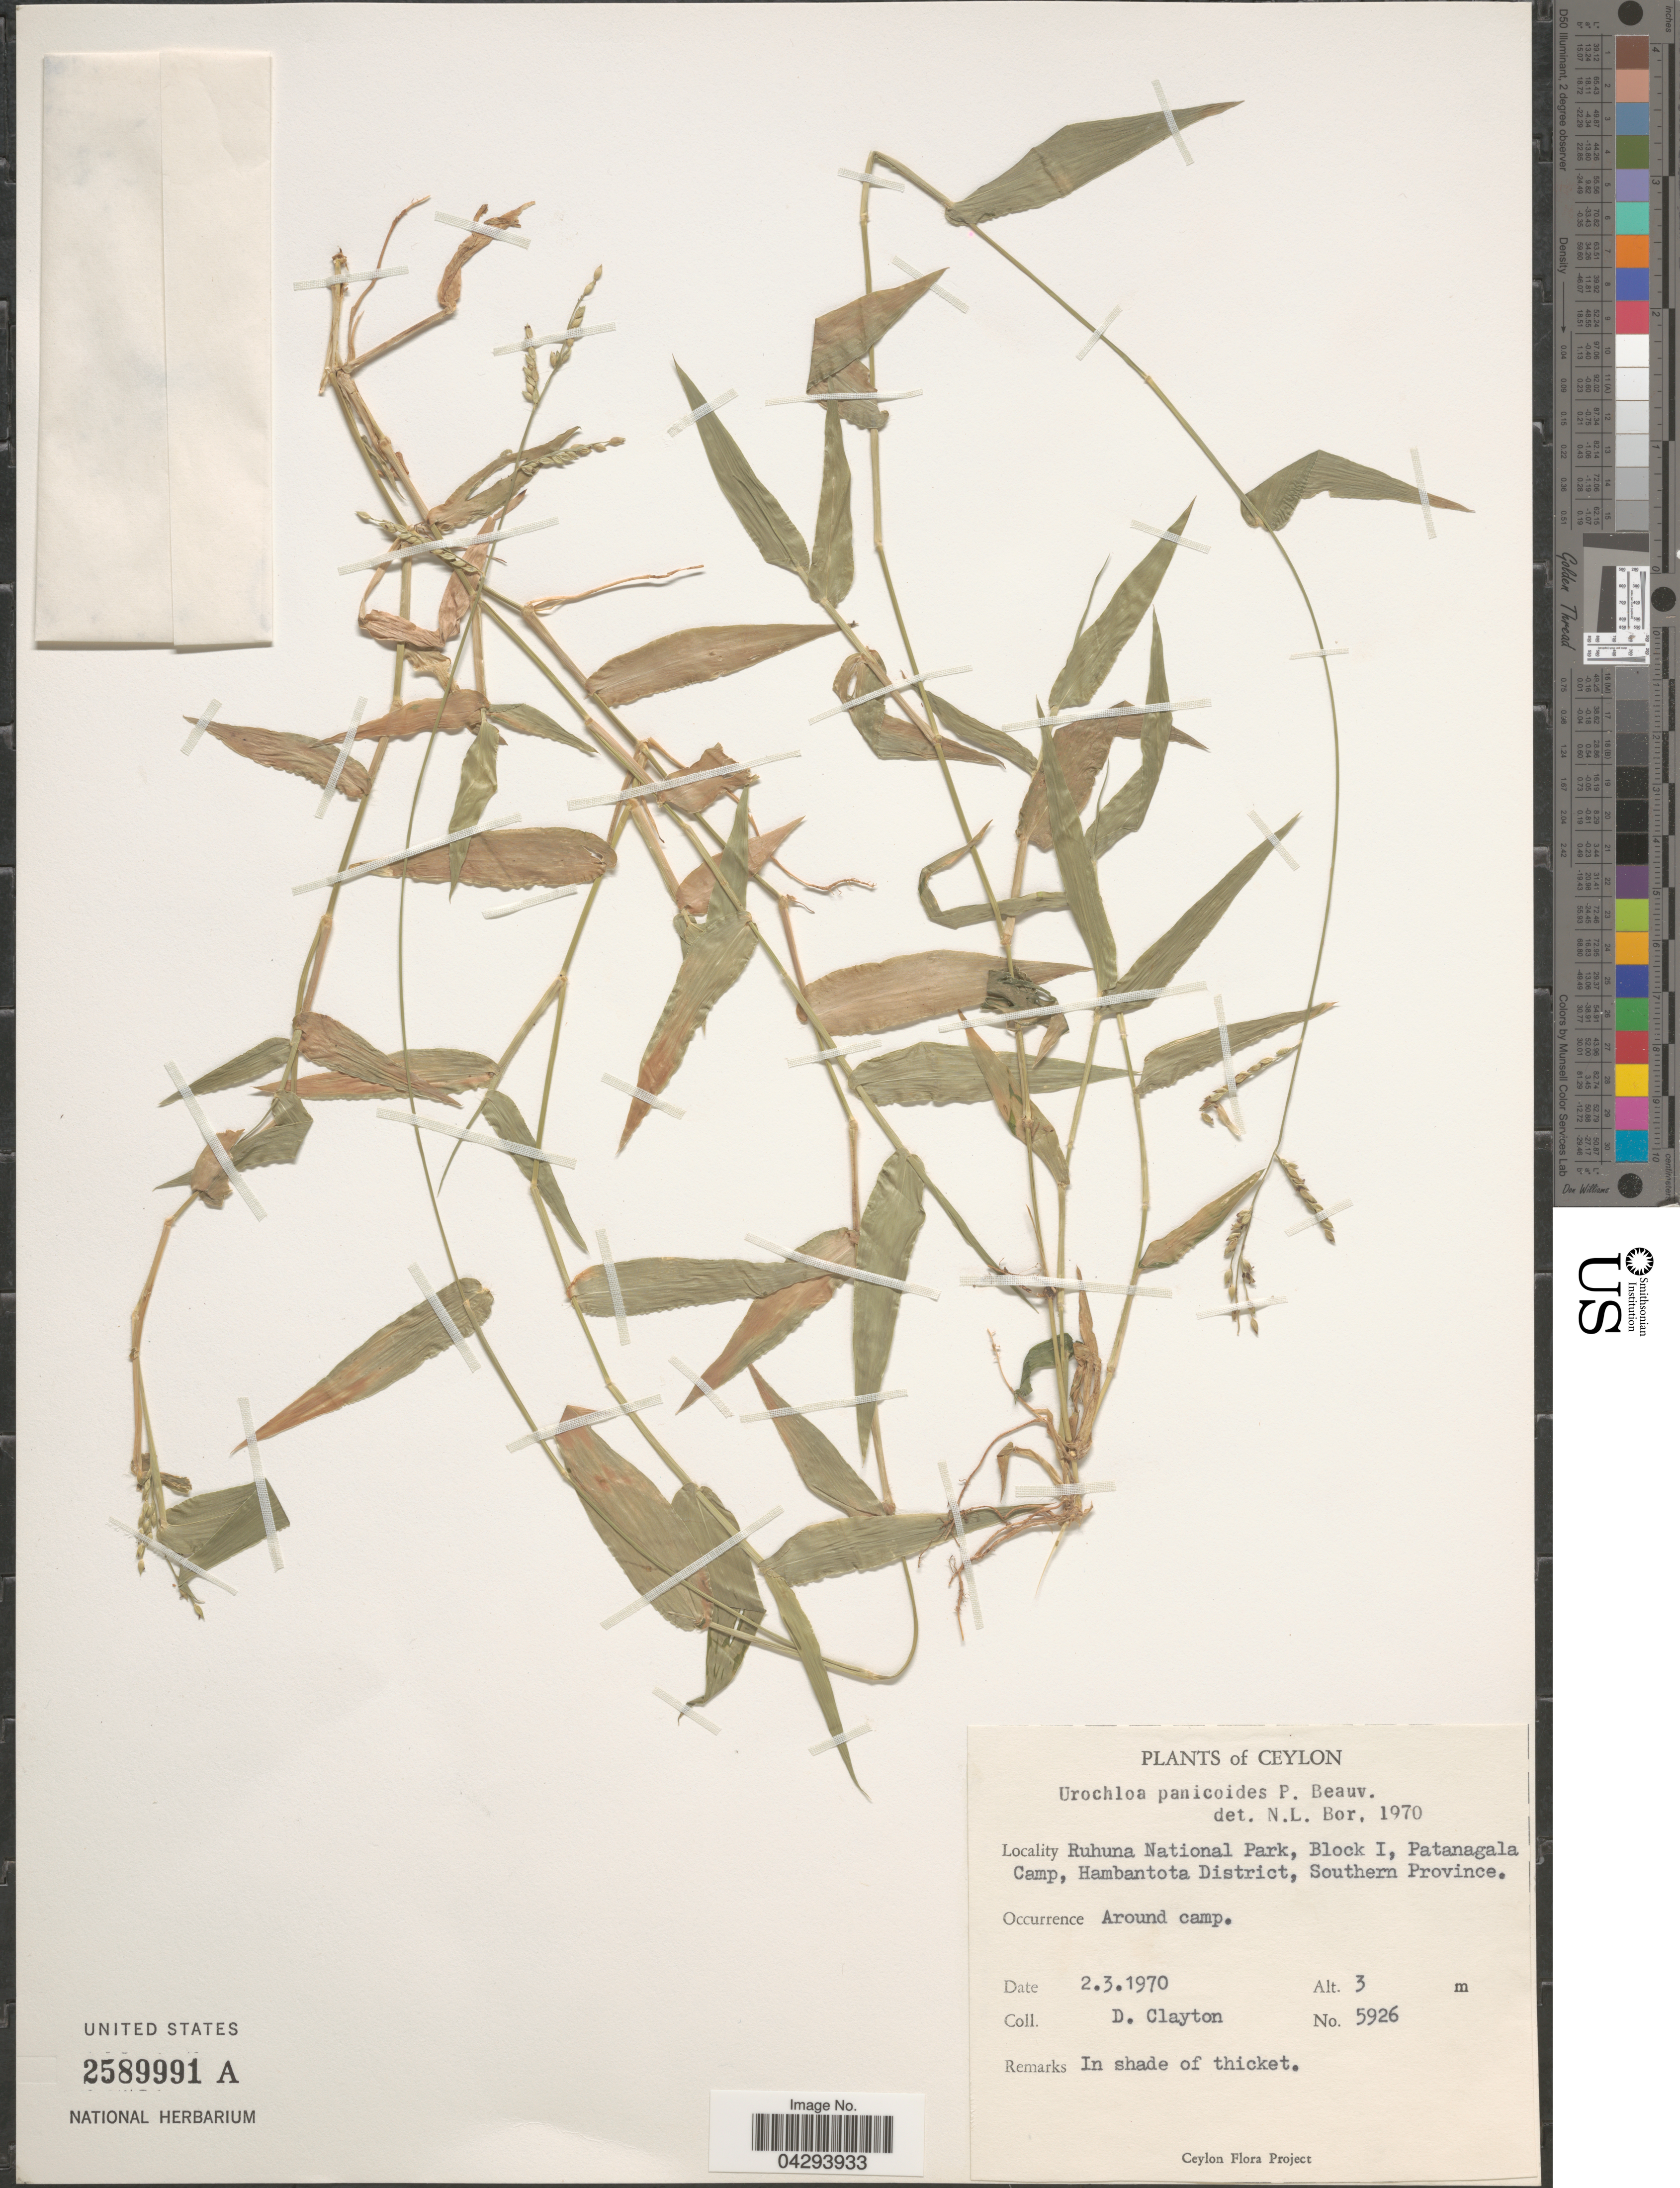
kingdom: Plantae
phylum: Tracheophyta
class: Liliopsida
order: Poales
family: Poaceae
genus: Urochloa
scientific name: Urochloa panicoides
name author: P. Beauv.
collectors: D. Clayton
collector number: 5926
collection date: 1970-03-02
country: Sri Lanka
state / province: Southern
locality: Ceylon. Ruhuna National Park, Block I, Patanagala Camp, Hambantota District.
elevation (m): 3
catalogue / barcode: US 2589991A